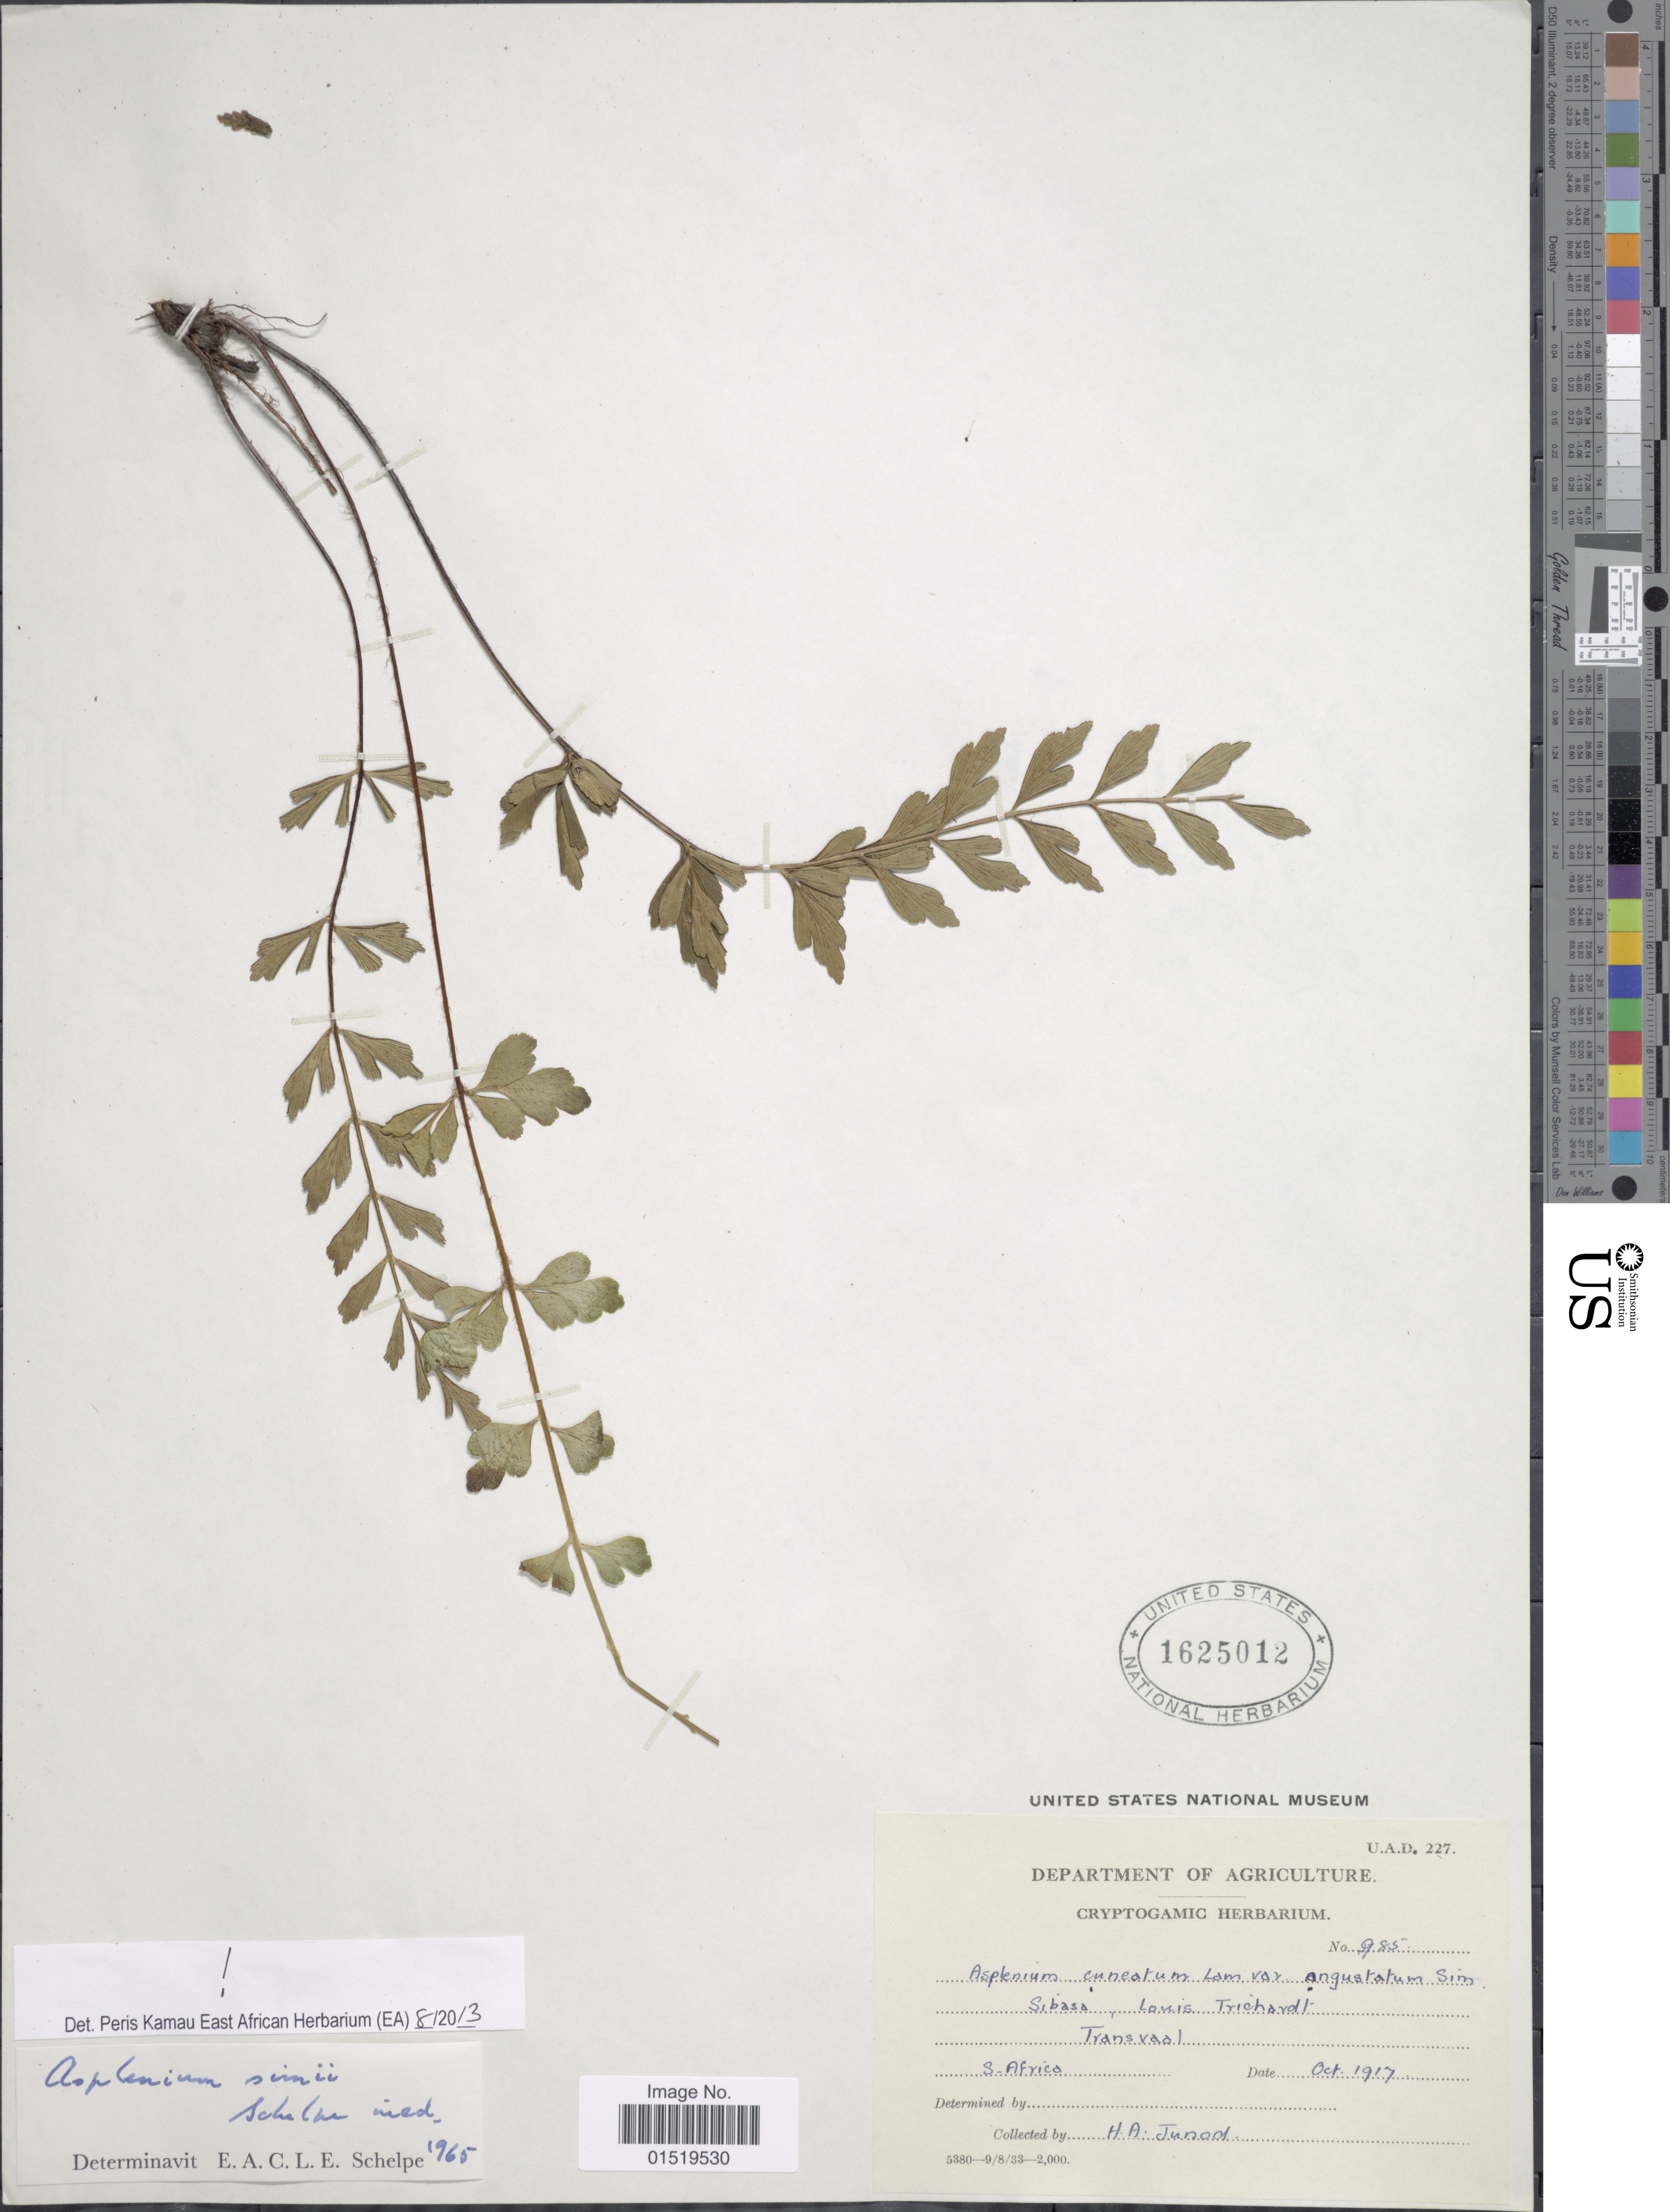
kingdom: Plantae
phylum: Tracheophyta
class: Polypodiopsida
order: Polypodiales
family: Aspleniaceae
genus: Asplenium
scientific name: Asplenium simii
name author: A.F. Braithw. & Schelpe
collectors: H. Junod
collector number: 985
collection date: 1917-10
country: South Africa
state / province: Limpopo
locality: Sibasa, Louis Trichardt, Transvaal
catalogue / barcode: US 1625012